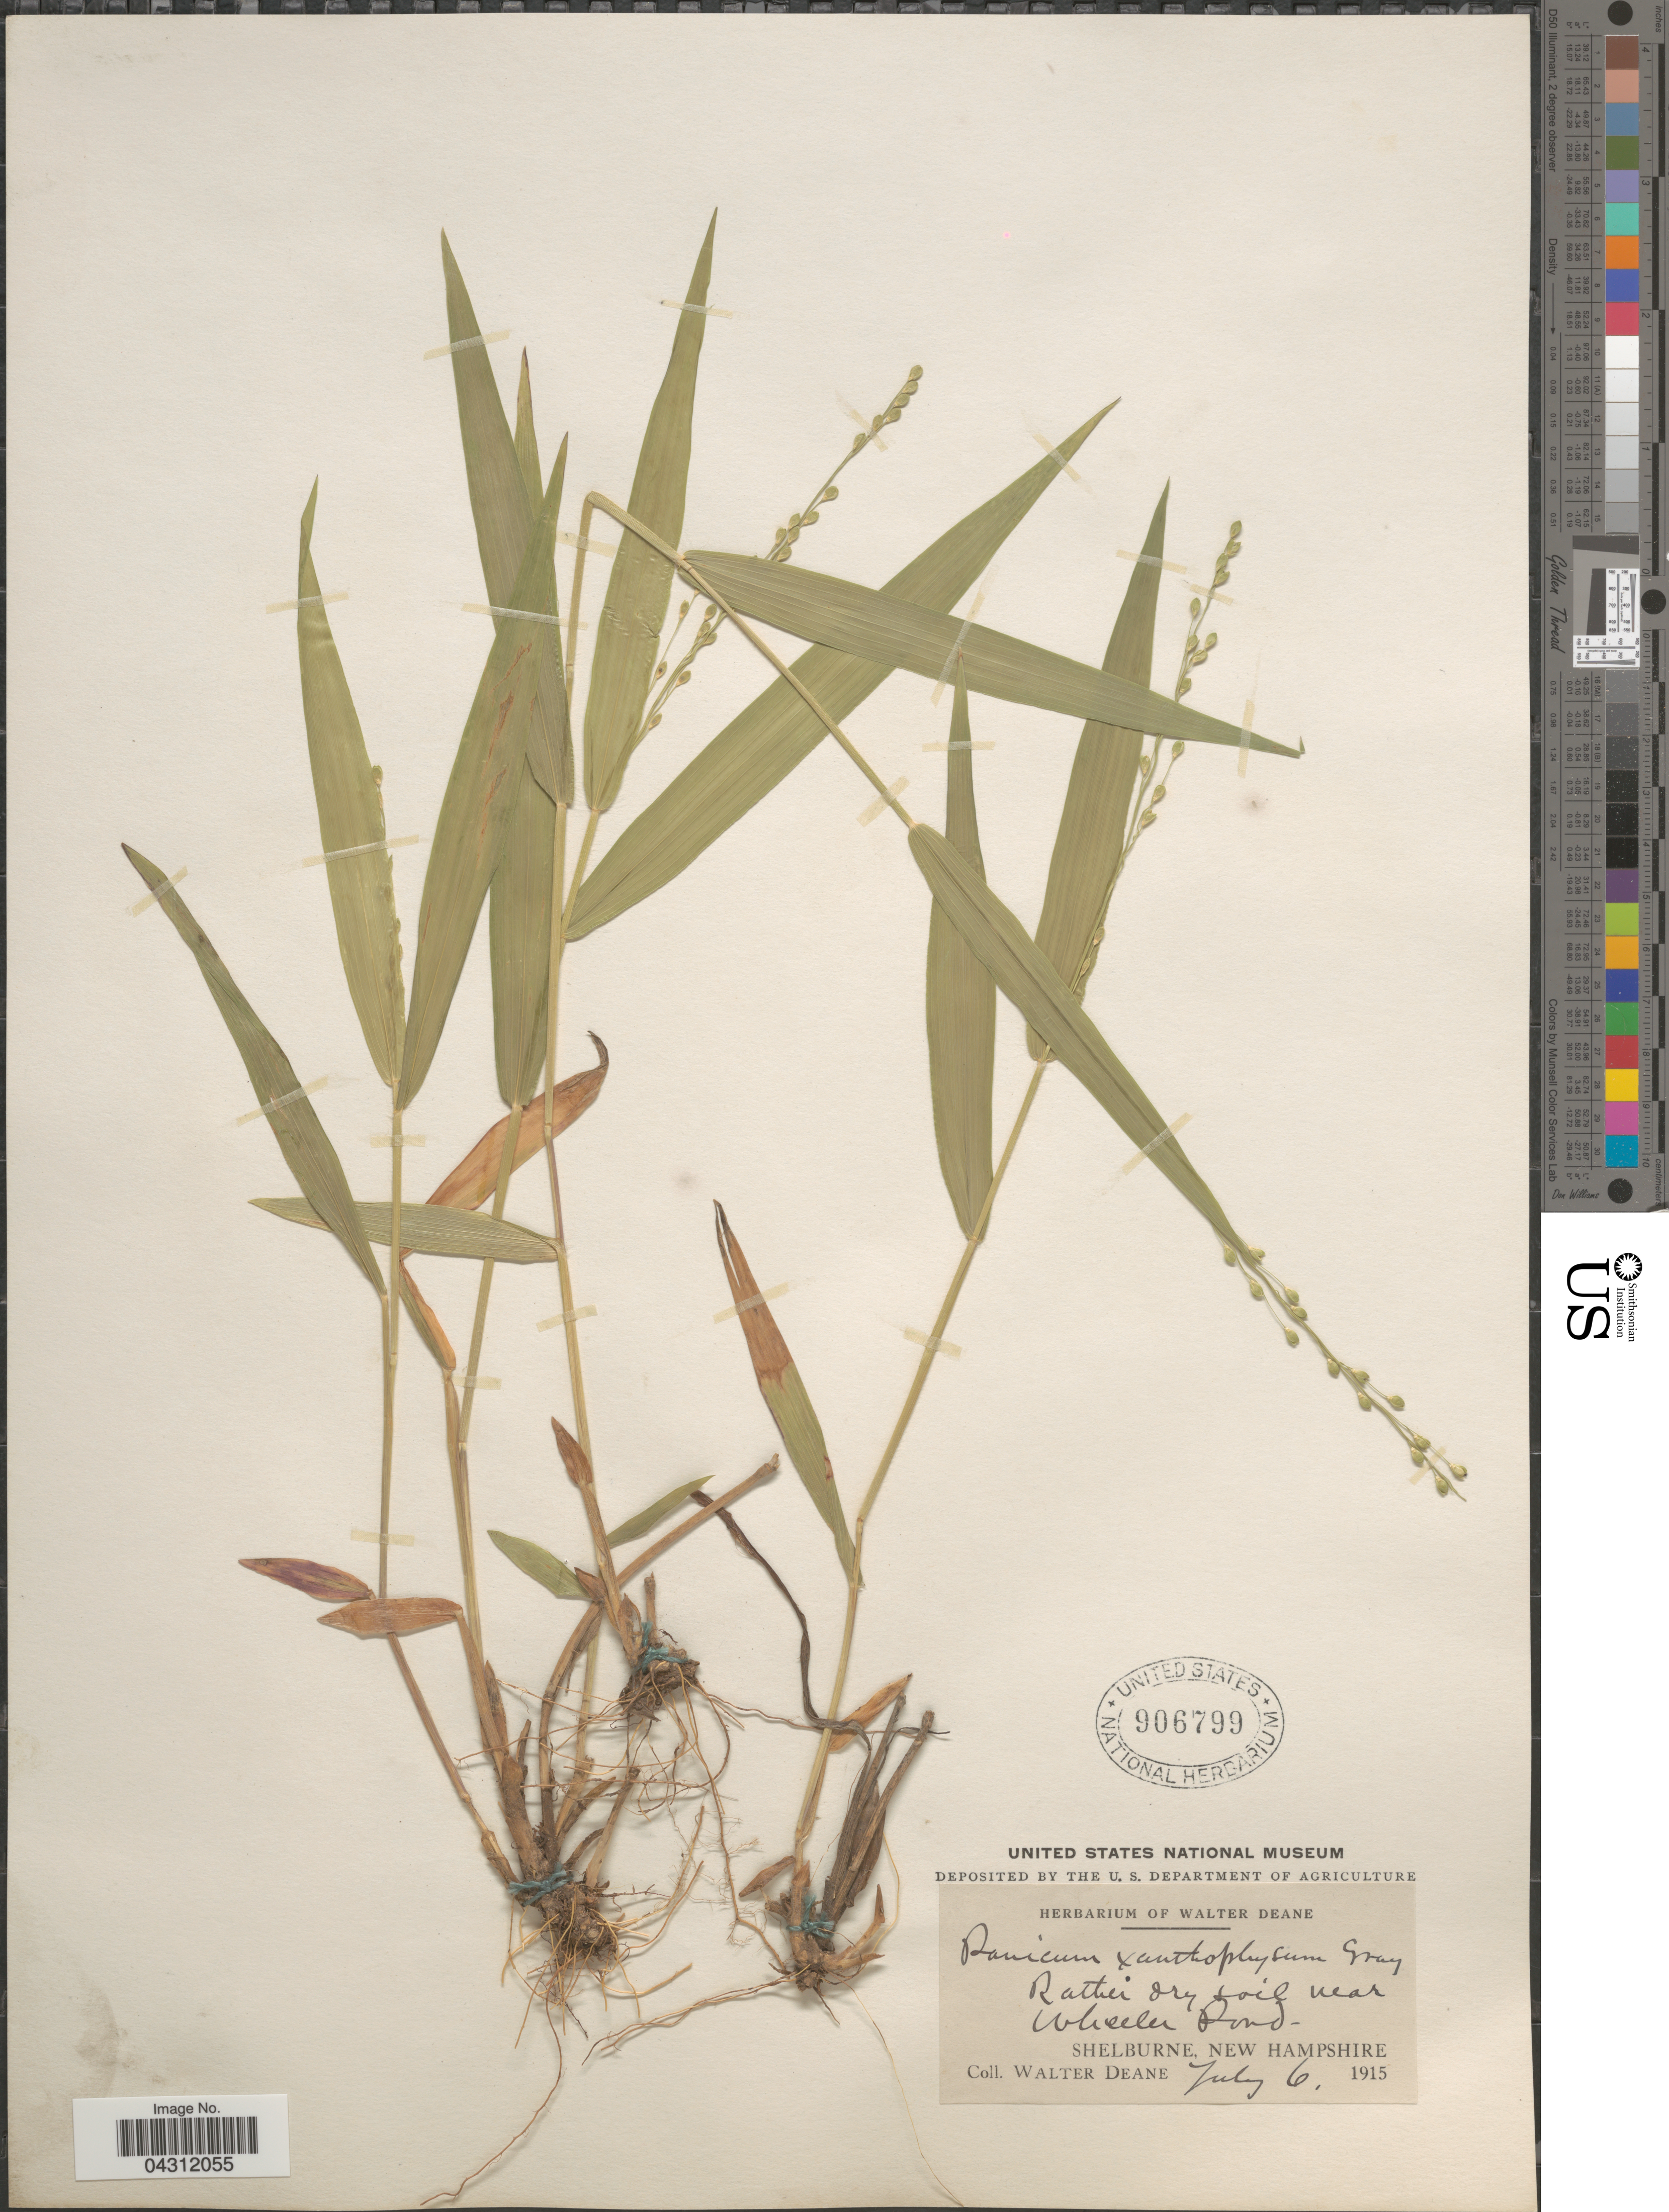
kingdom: Plantae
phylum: Tracheophyta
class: Liliopsida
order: Poales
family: Poaceae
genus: Dichanthelium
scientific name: Dichanthelium xanthophysum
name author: (A. Gray) Freckmann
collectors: W. Deane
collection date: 1915-07-06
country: United States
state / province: New Hampshire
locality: Rather dry soil near Wheeler Pond. Shelburne.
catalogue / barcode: US 906799